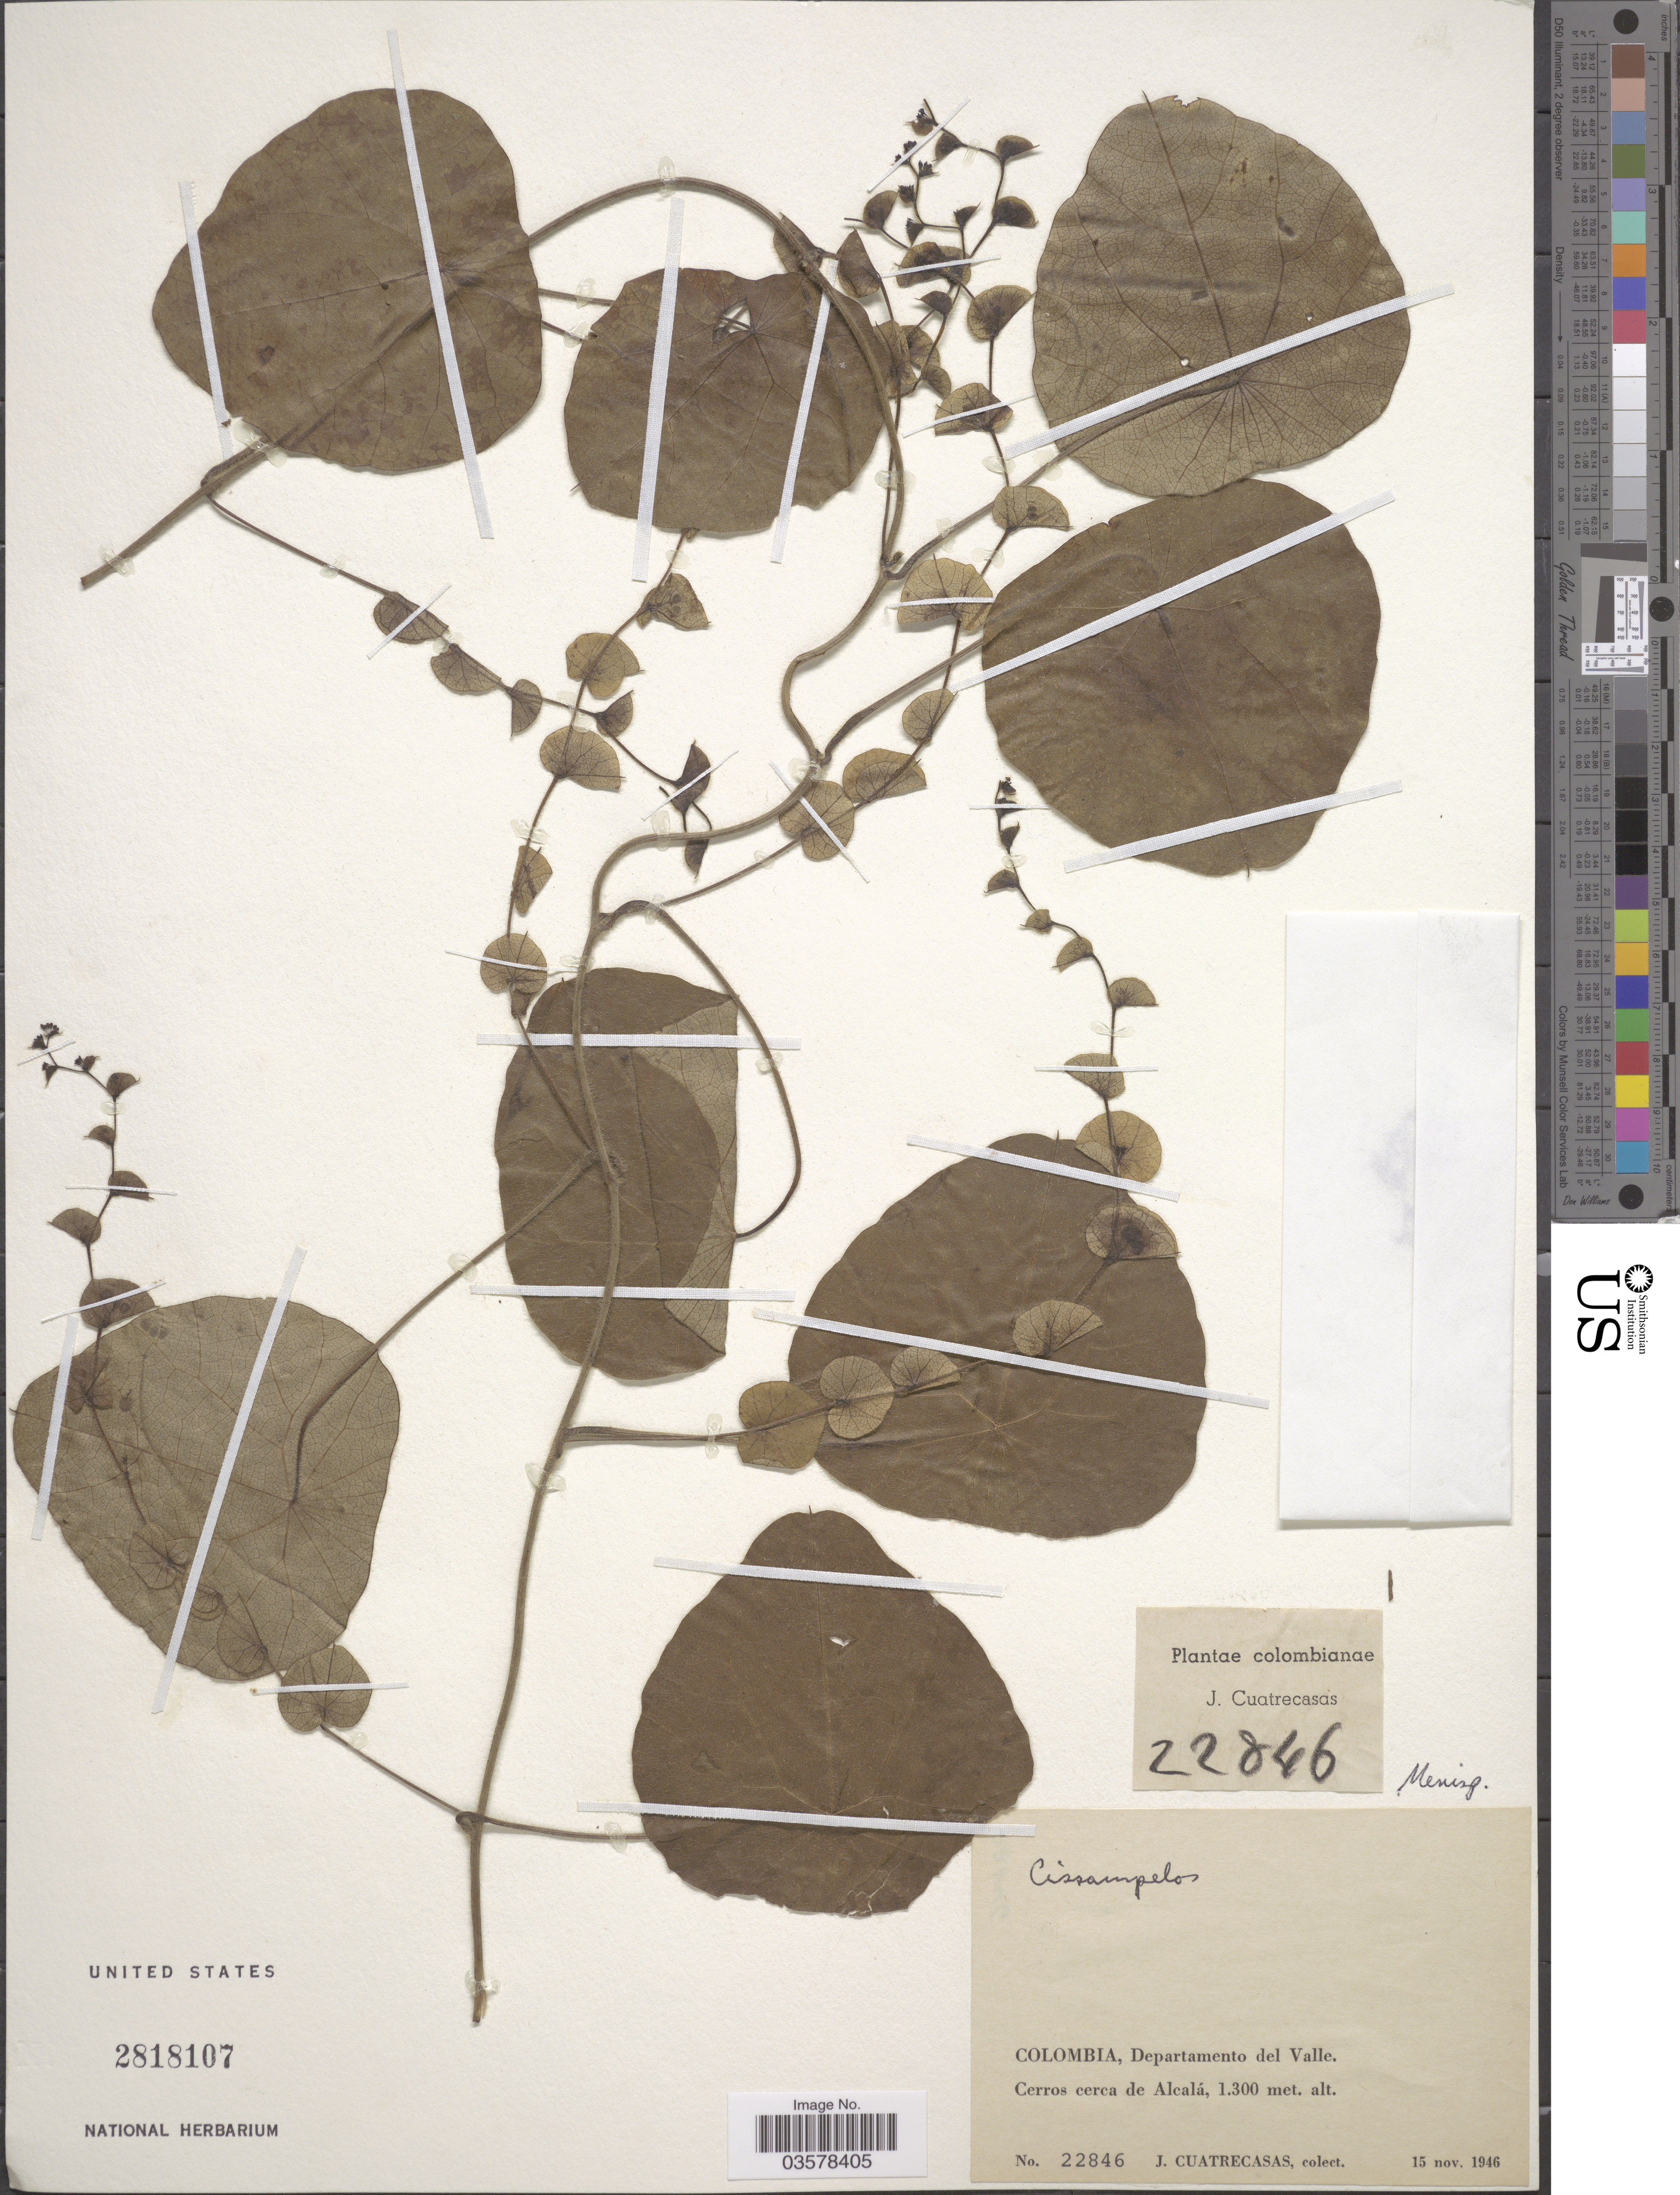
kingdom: Plantae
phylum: Tracheophyta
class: Magnoliopsida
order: Ranunculales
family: Menispermaceae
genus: Cissampelos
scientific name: Cissampelos sp.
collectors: J. Cuatrecasas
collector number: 22846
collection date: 1946-11-15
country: Colombia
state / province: Valle del Cauca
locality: Departamento del Valle. Cerros cerca de Alcalá.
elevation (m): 1300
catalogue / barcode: US 2818107